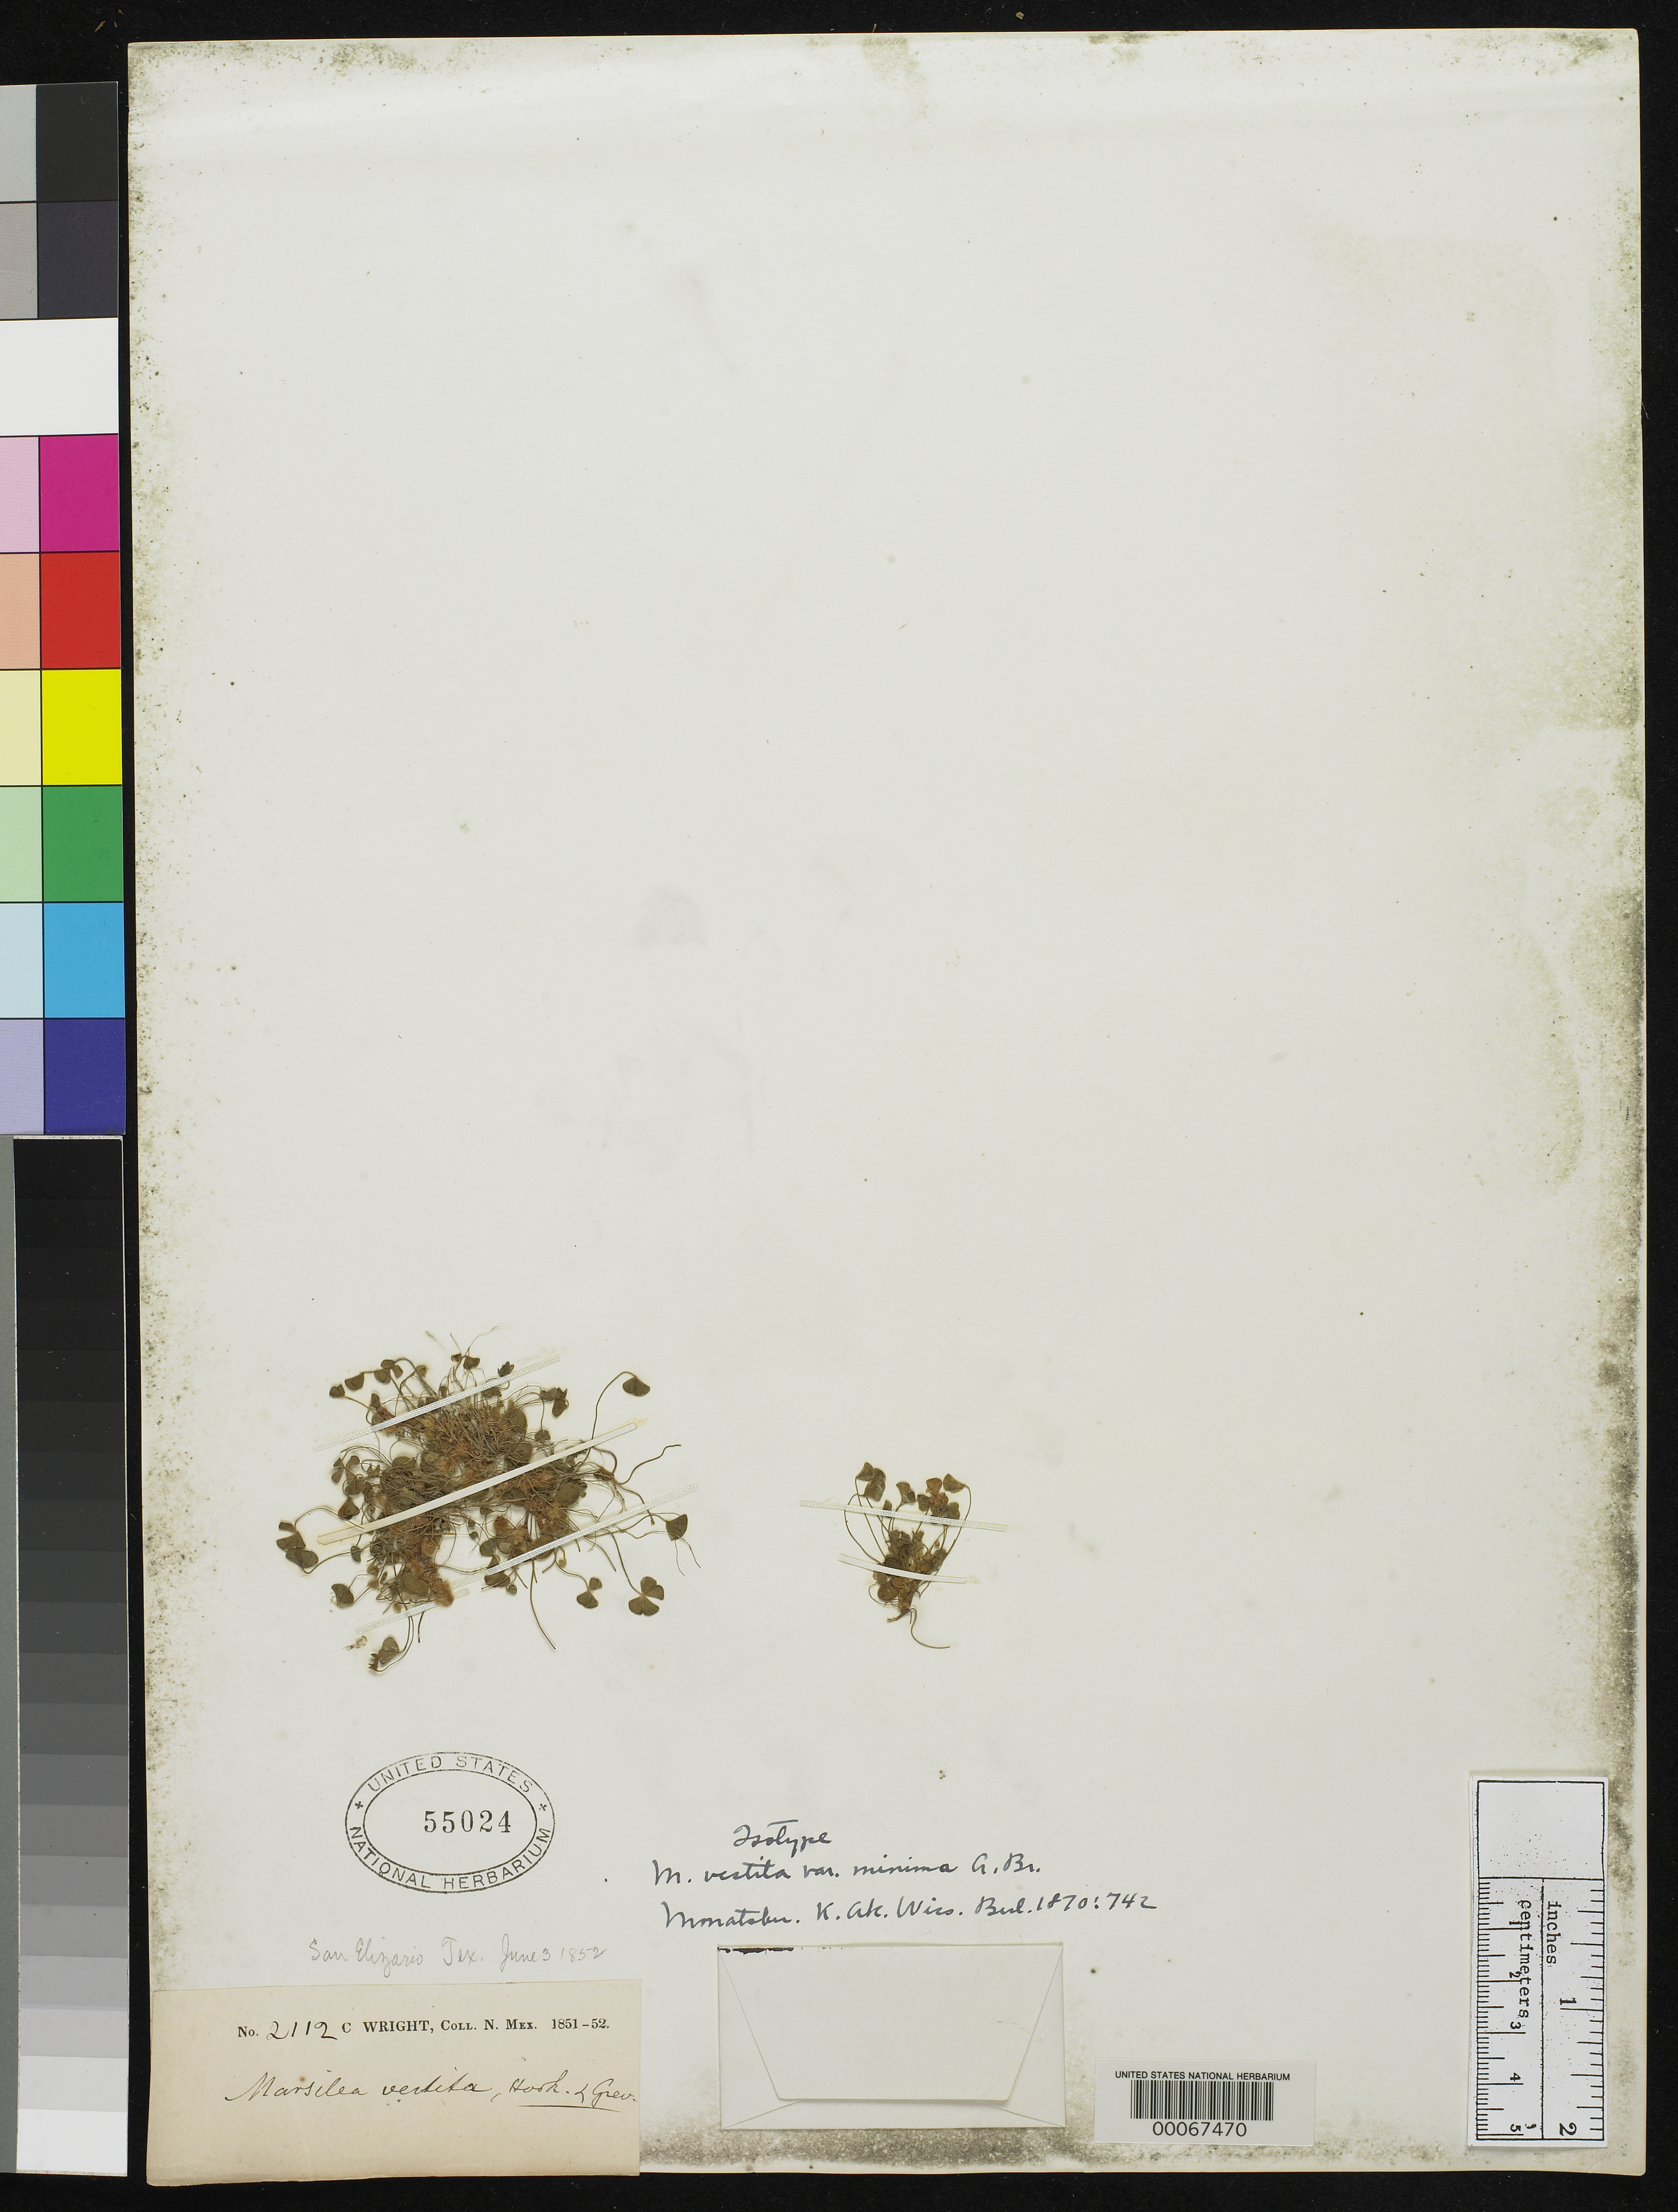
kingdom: Plantae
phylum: Tracheophyta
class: Polypodiopsida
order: Salviniales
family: Marsileaceae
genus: Marsilea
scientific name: Marsilea vestita var. minima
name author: A. Braun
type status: Type Collection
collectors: C. Wright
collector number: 2112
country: United States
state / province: New Mexico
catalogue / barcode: US 55024